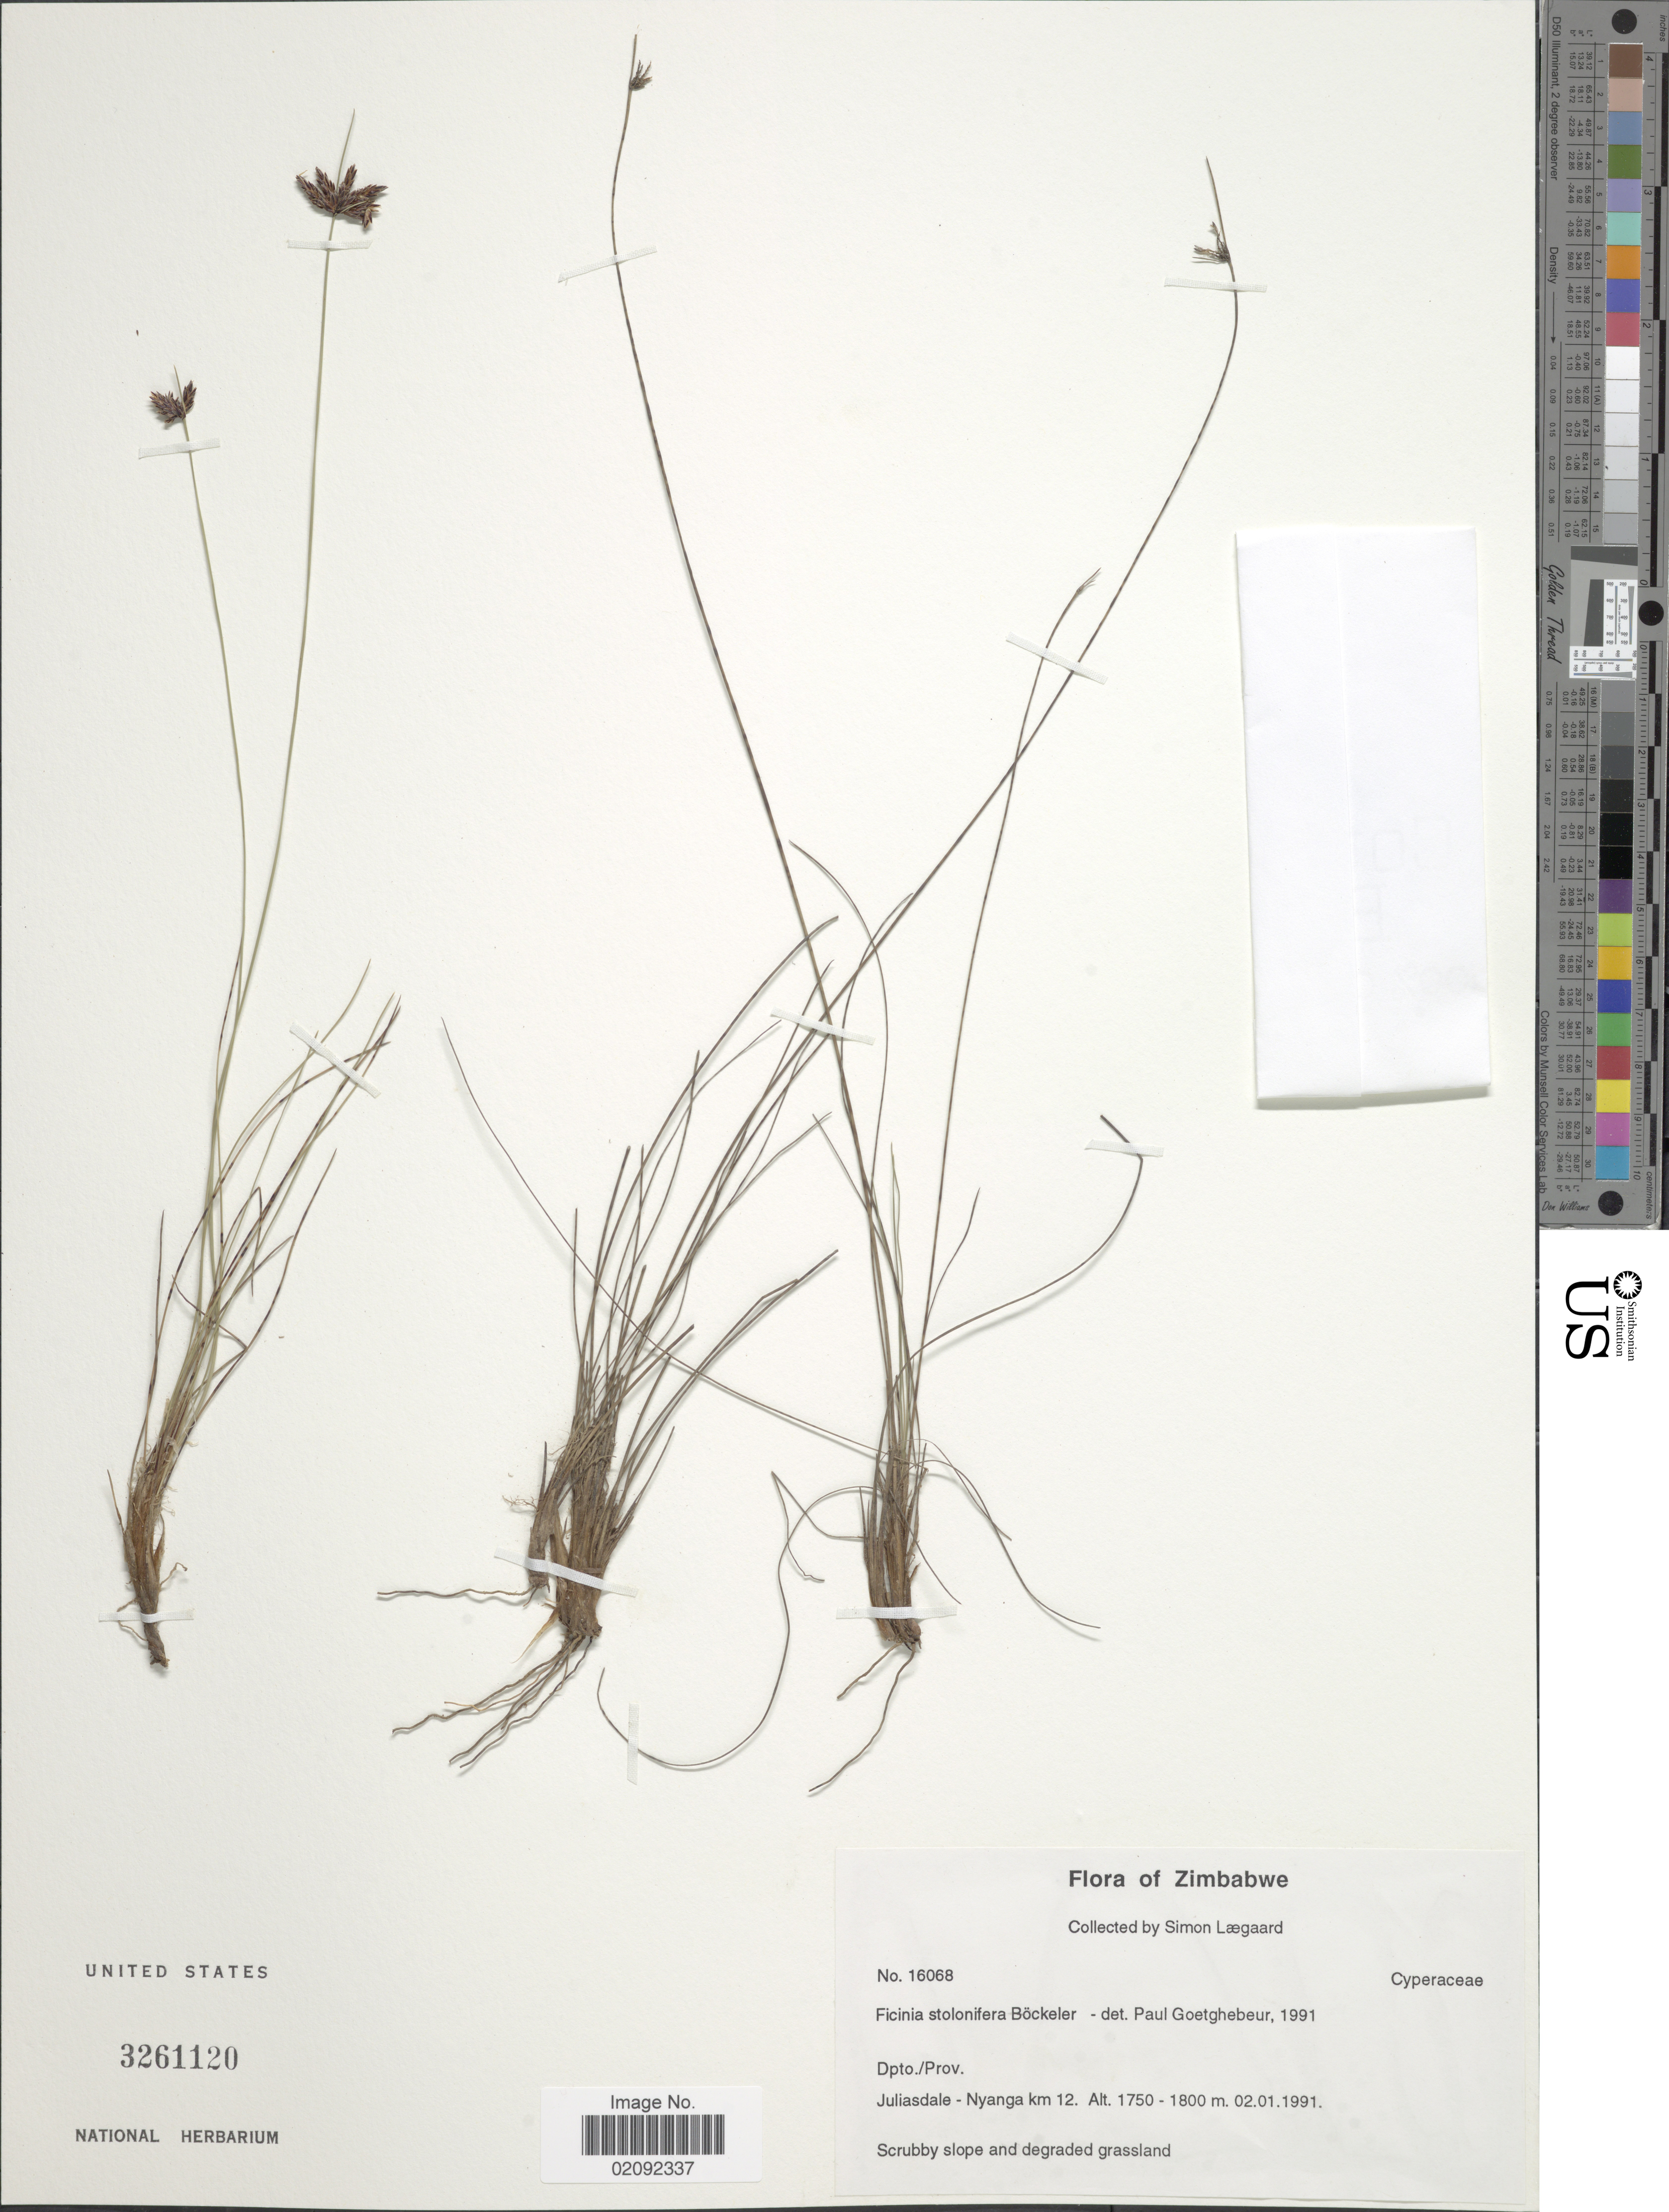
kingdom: Plantae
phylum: Tracheophyta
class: Liliopsida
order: Poales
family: Cyperaceae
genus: Ficinia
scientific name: Ficinia stolonifera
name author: Boeckeler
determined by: Goetghebeur, P.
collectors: S. Lægaard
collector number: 16068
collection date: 1991-01-02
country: Zimbabwe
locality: Dpto./Prov. Juliasdale - Nyanga km 12, Scrubby slope and degraded grassland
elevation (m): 1750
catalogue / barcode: US 3261120